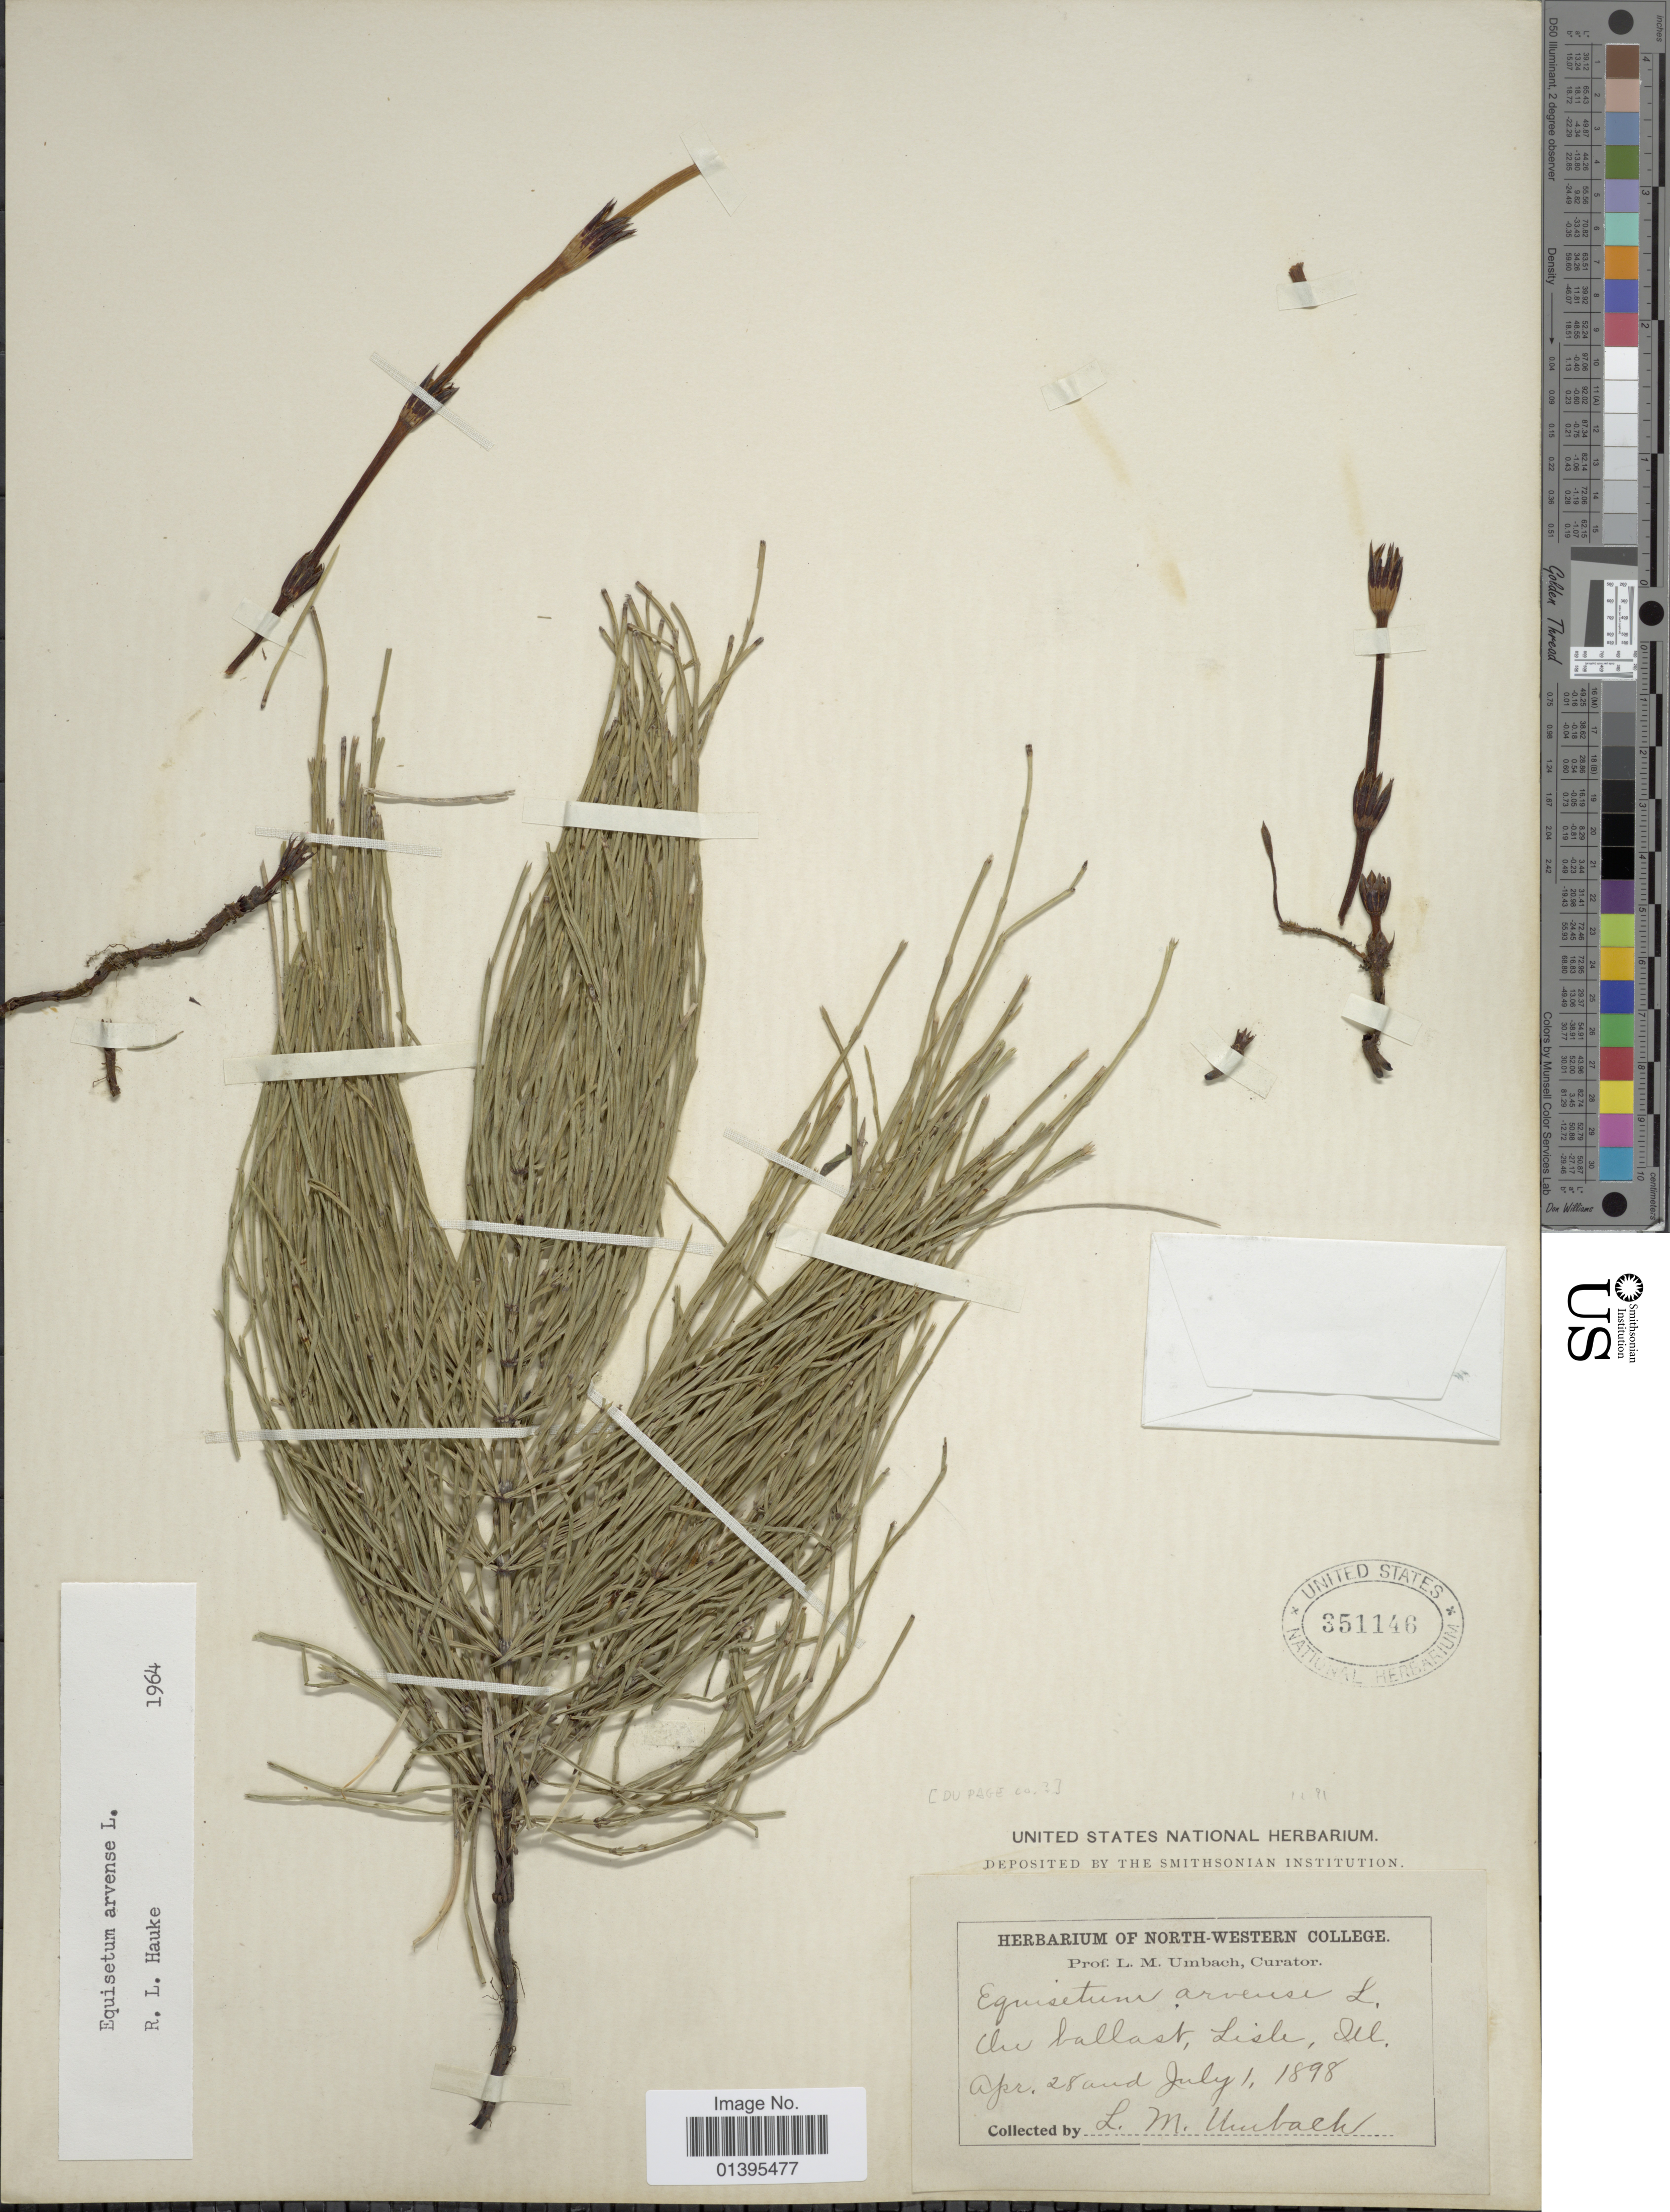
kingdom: Plantae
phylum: Tracheophyta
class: Polypodiopsida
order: Equisetales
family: Equisetaceae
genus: Equisetum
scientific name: Equisetum arvense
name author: L.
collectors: L. M. Umbach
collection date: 1898-04-28/1898-07-01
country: United States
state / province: Illinois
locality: Chu ballast, Lisle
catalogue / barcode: US 351146